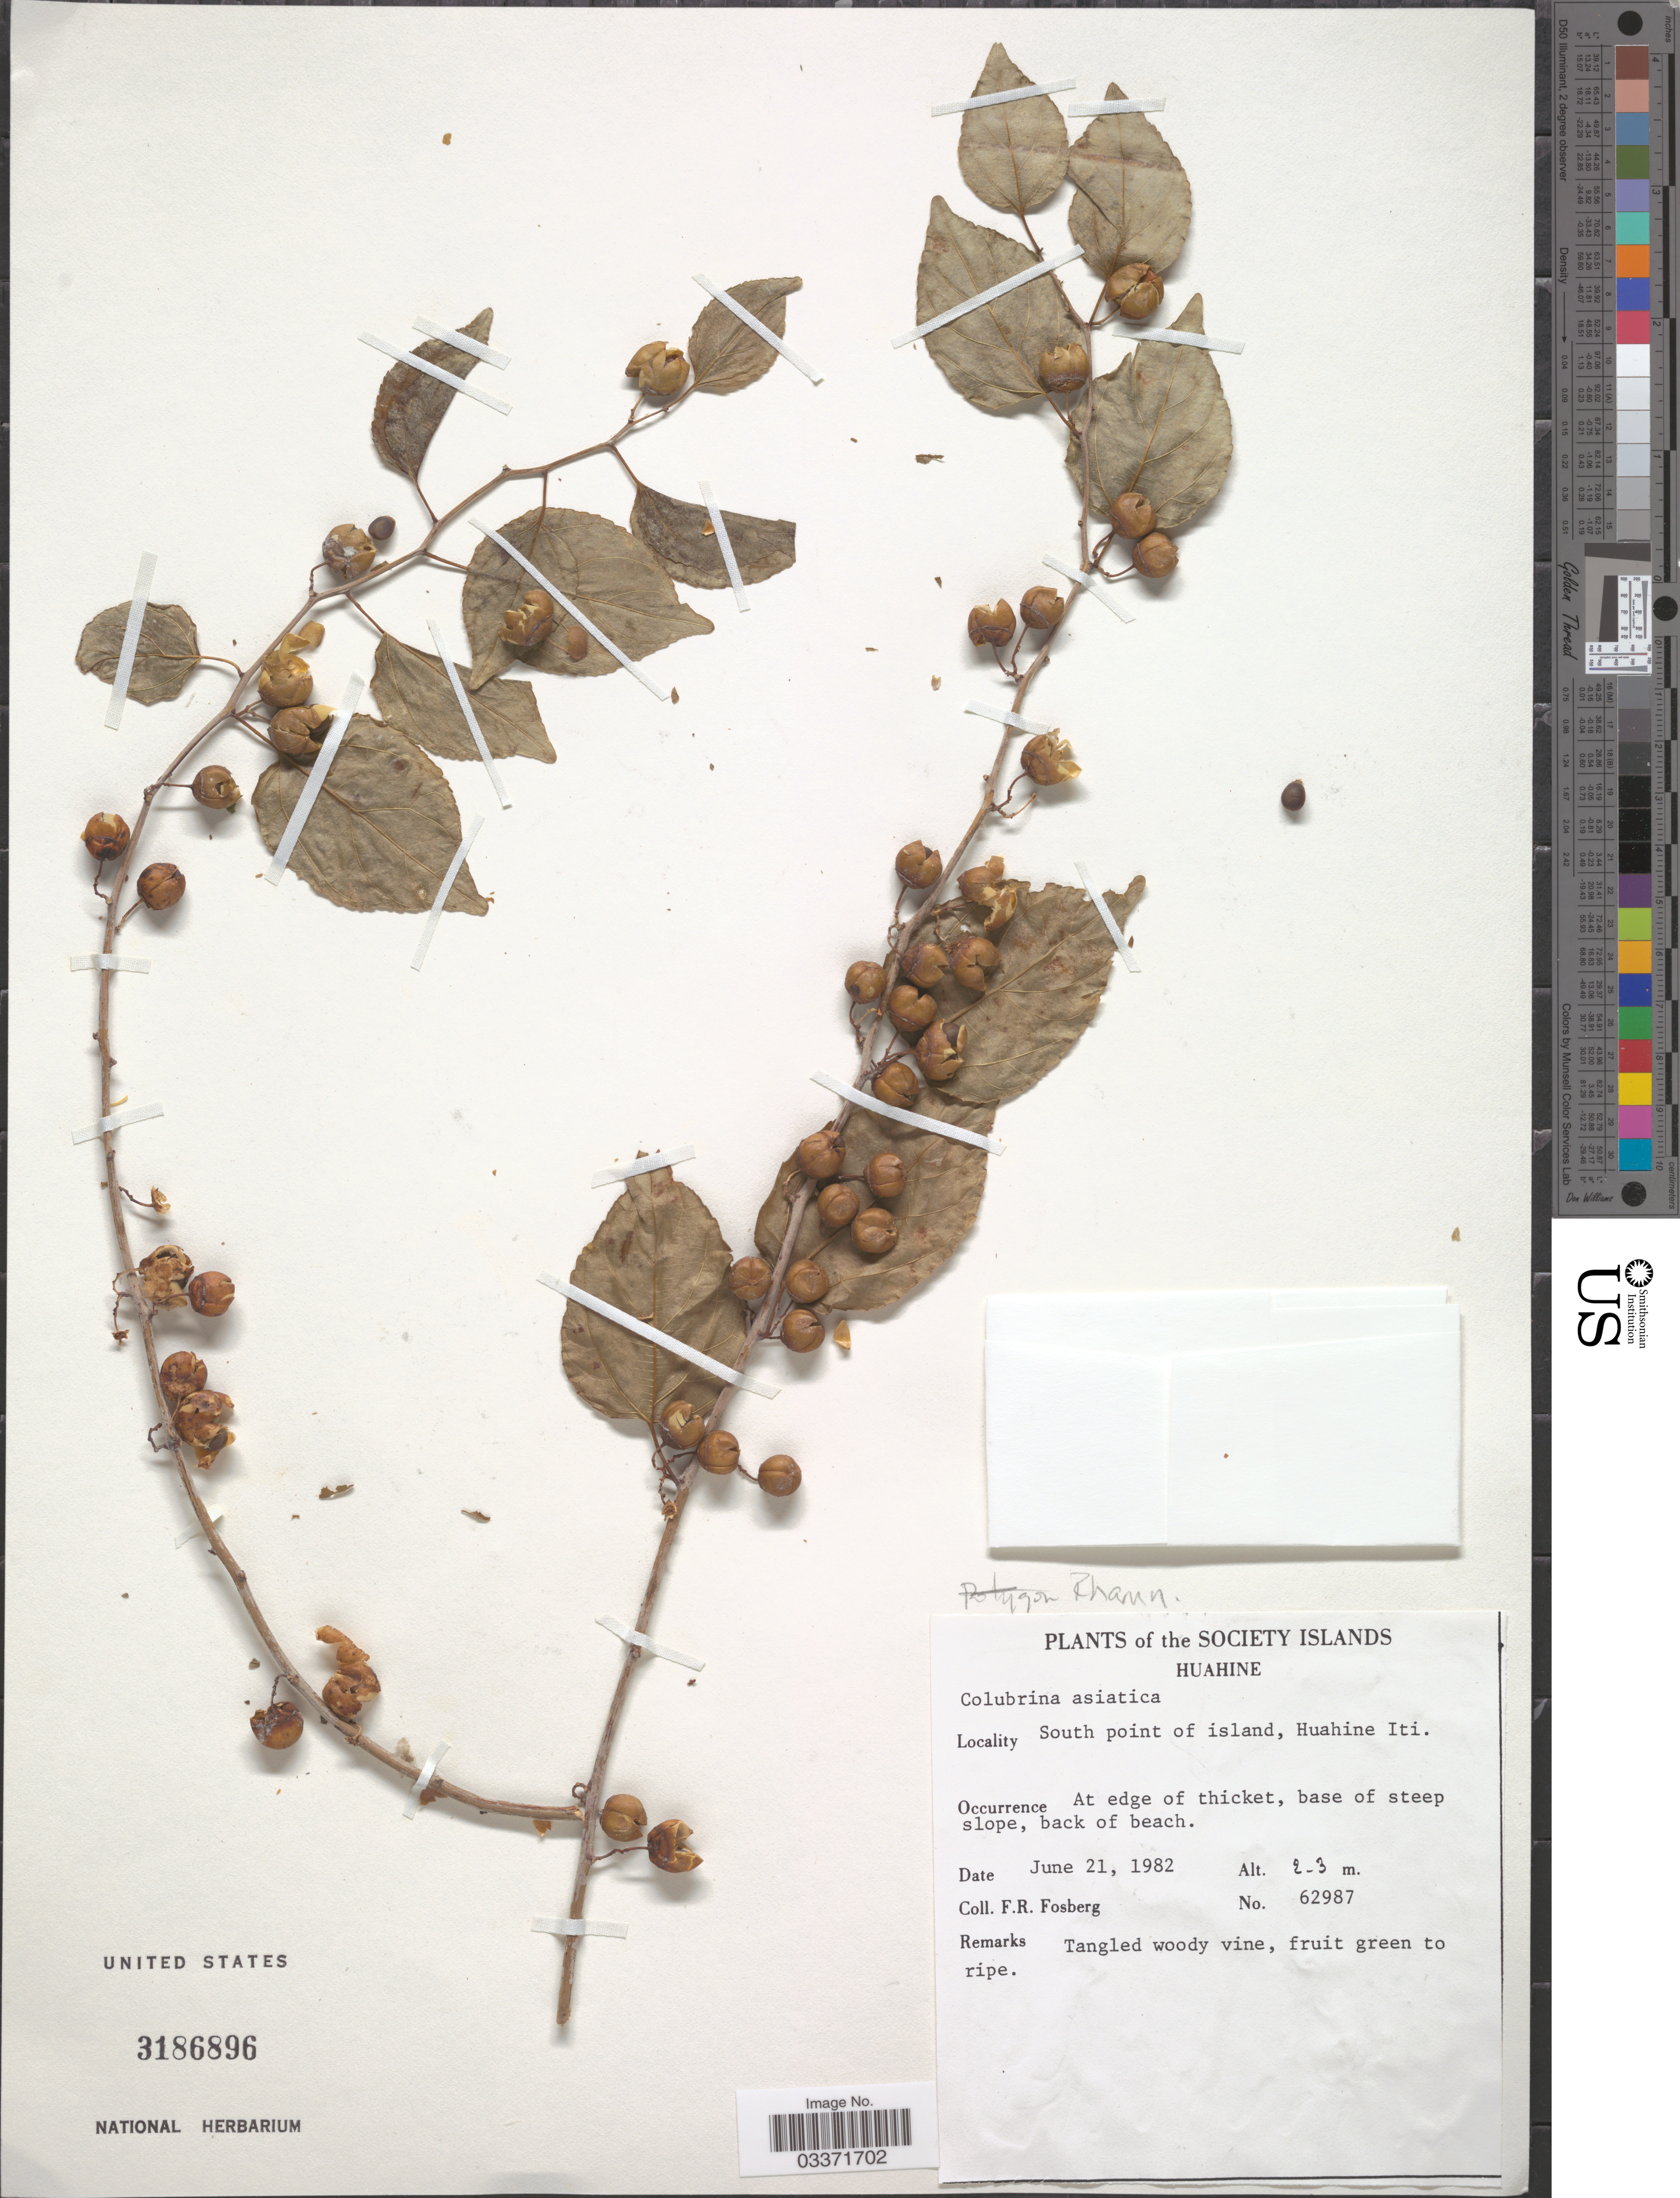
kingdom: Plantae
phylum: Tracheophyta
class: Magnoliopsida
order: Rosales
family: Rhamnaceae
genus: Colubrina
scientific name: Colubrina asiatica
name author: (L.) Brongn.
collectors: F. R. Fosberg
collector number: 62987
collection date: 1982-06-21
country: French Polynesia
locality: Society Islands, Huahine, South point of island, Huahine Iti.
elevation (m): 2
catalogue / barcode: US 3186896